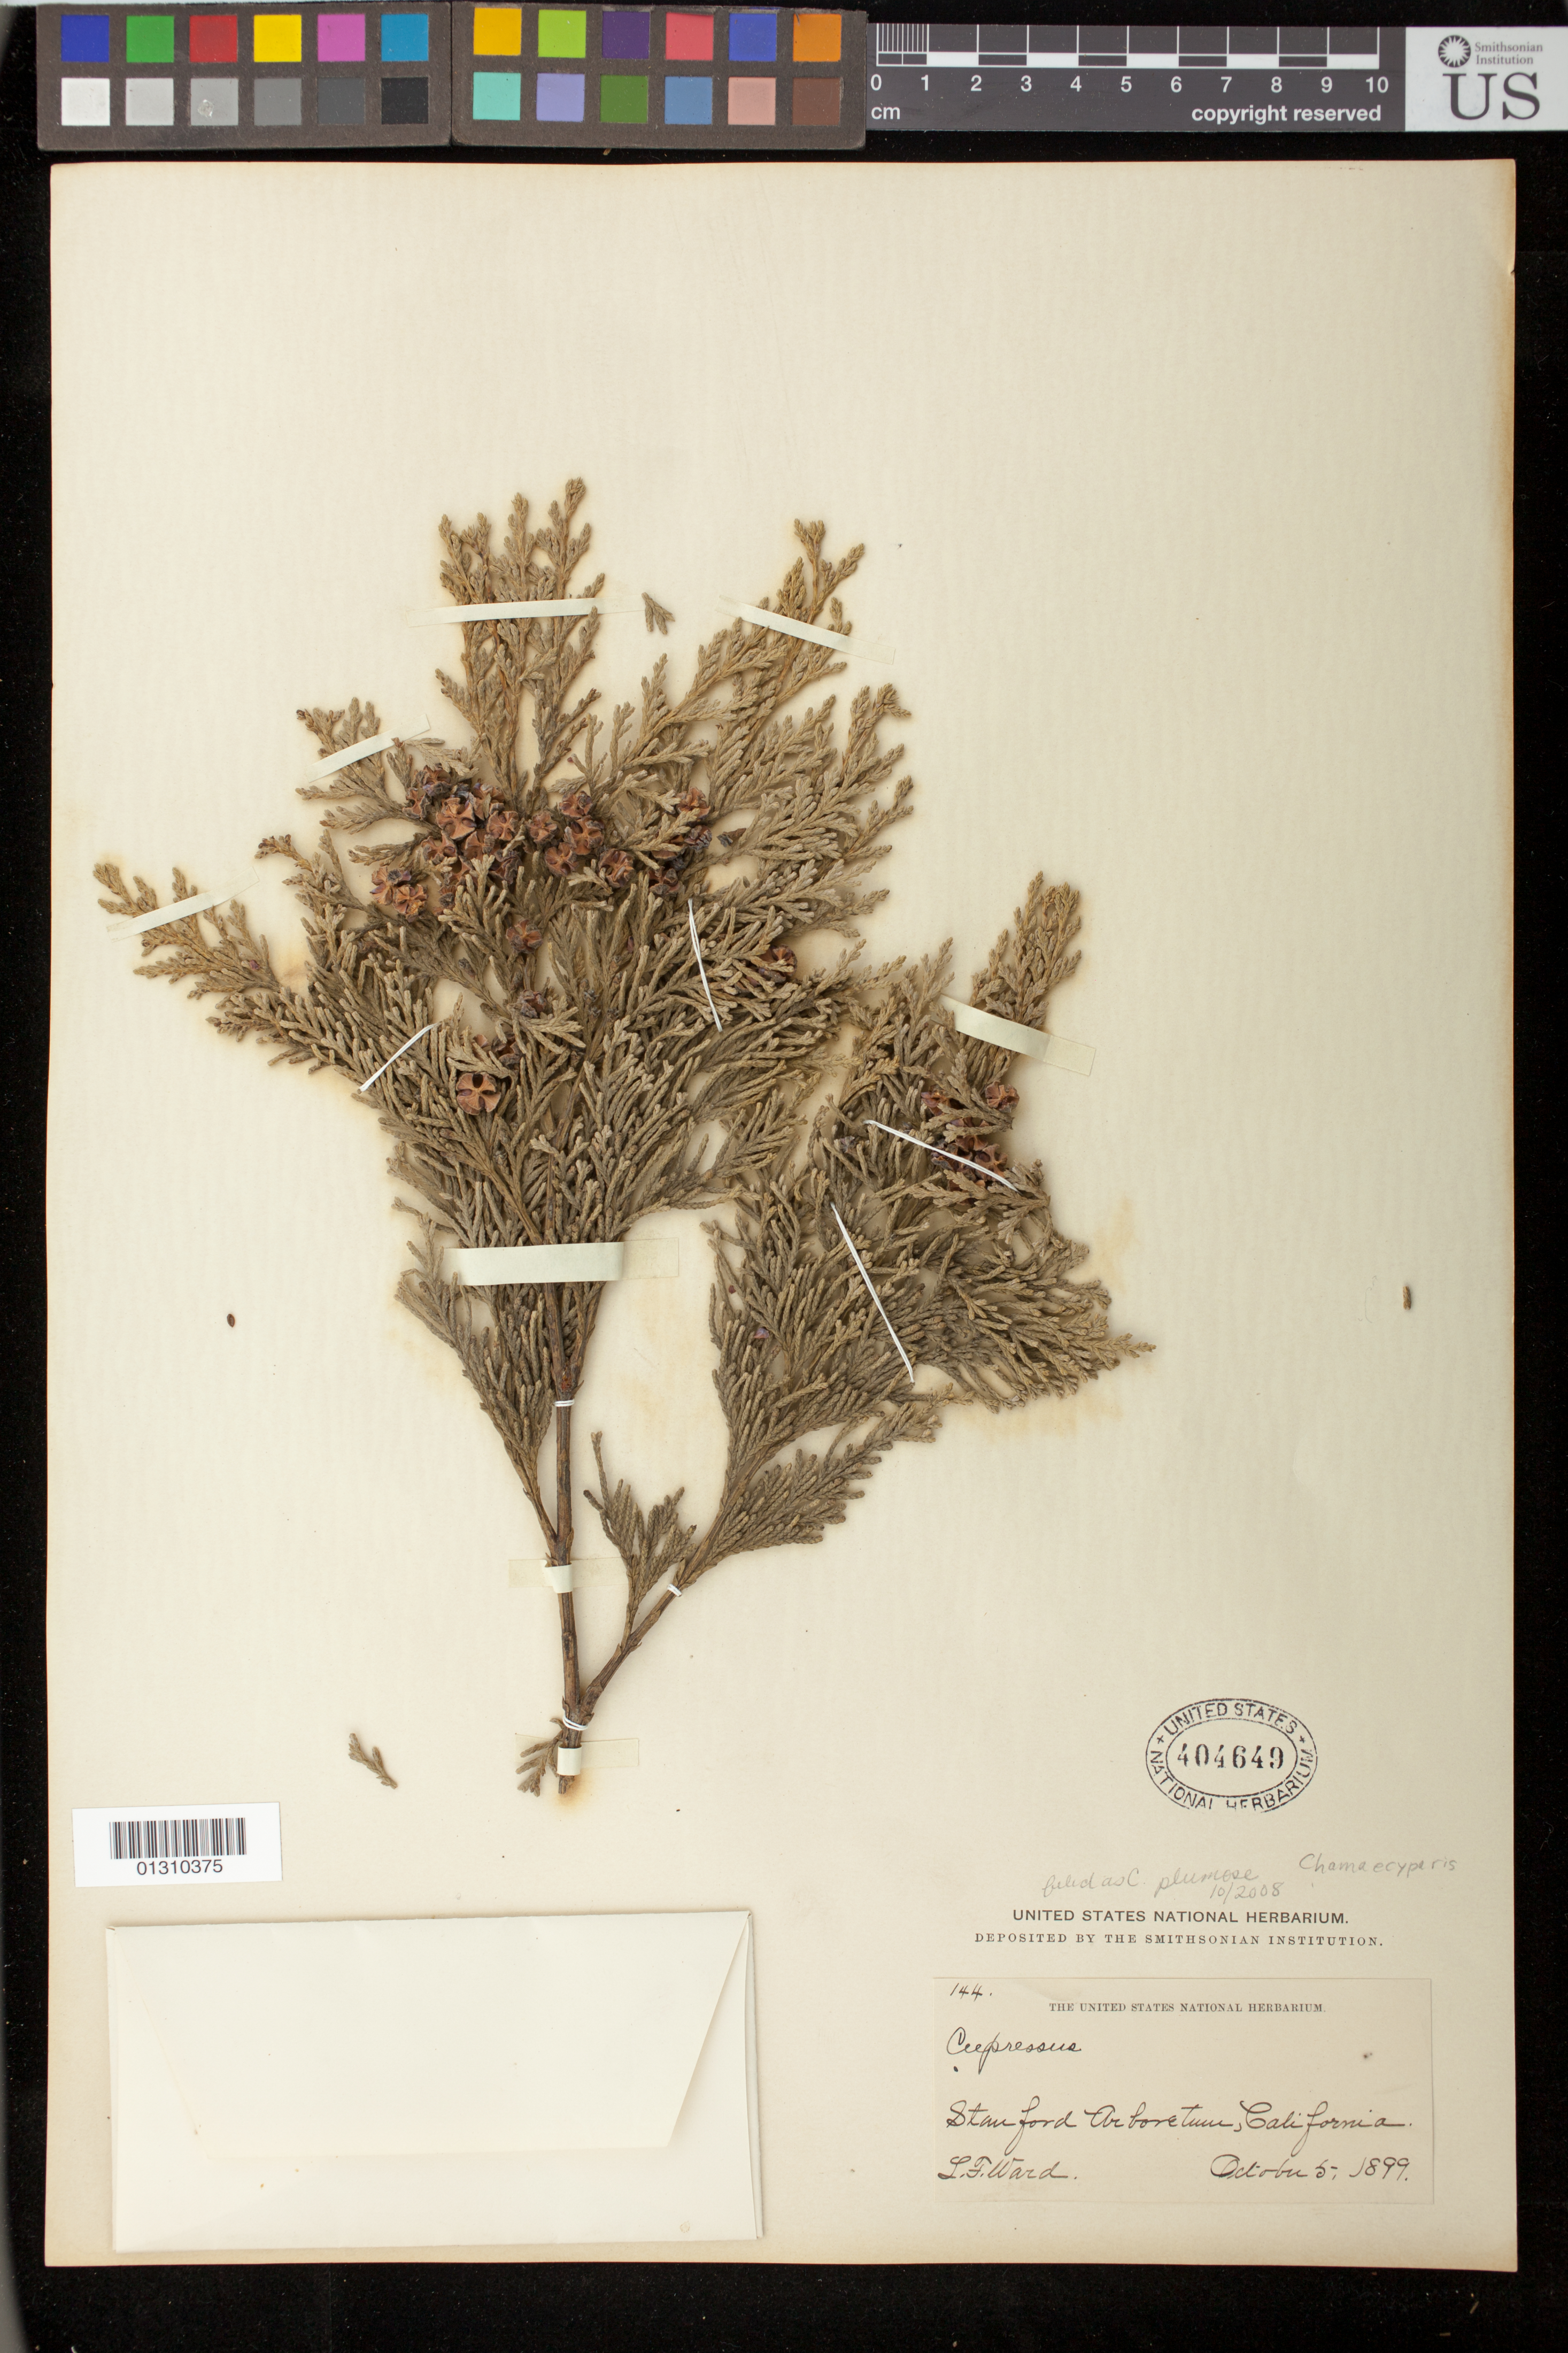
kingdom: Plantae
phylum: Tracheophyta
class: Pinopsida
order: Pinales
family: Cupressaceae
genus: Chamaecyparis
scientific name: Chamaecyparis pisifera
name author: (Siebold & Zucc.) Endl.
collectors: L. Ward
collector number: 144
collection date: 1899-10-05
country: United States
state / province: California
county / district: Santa Clara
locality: Stanford Arboretum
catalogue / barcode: US 404649